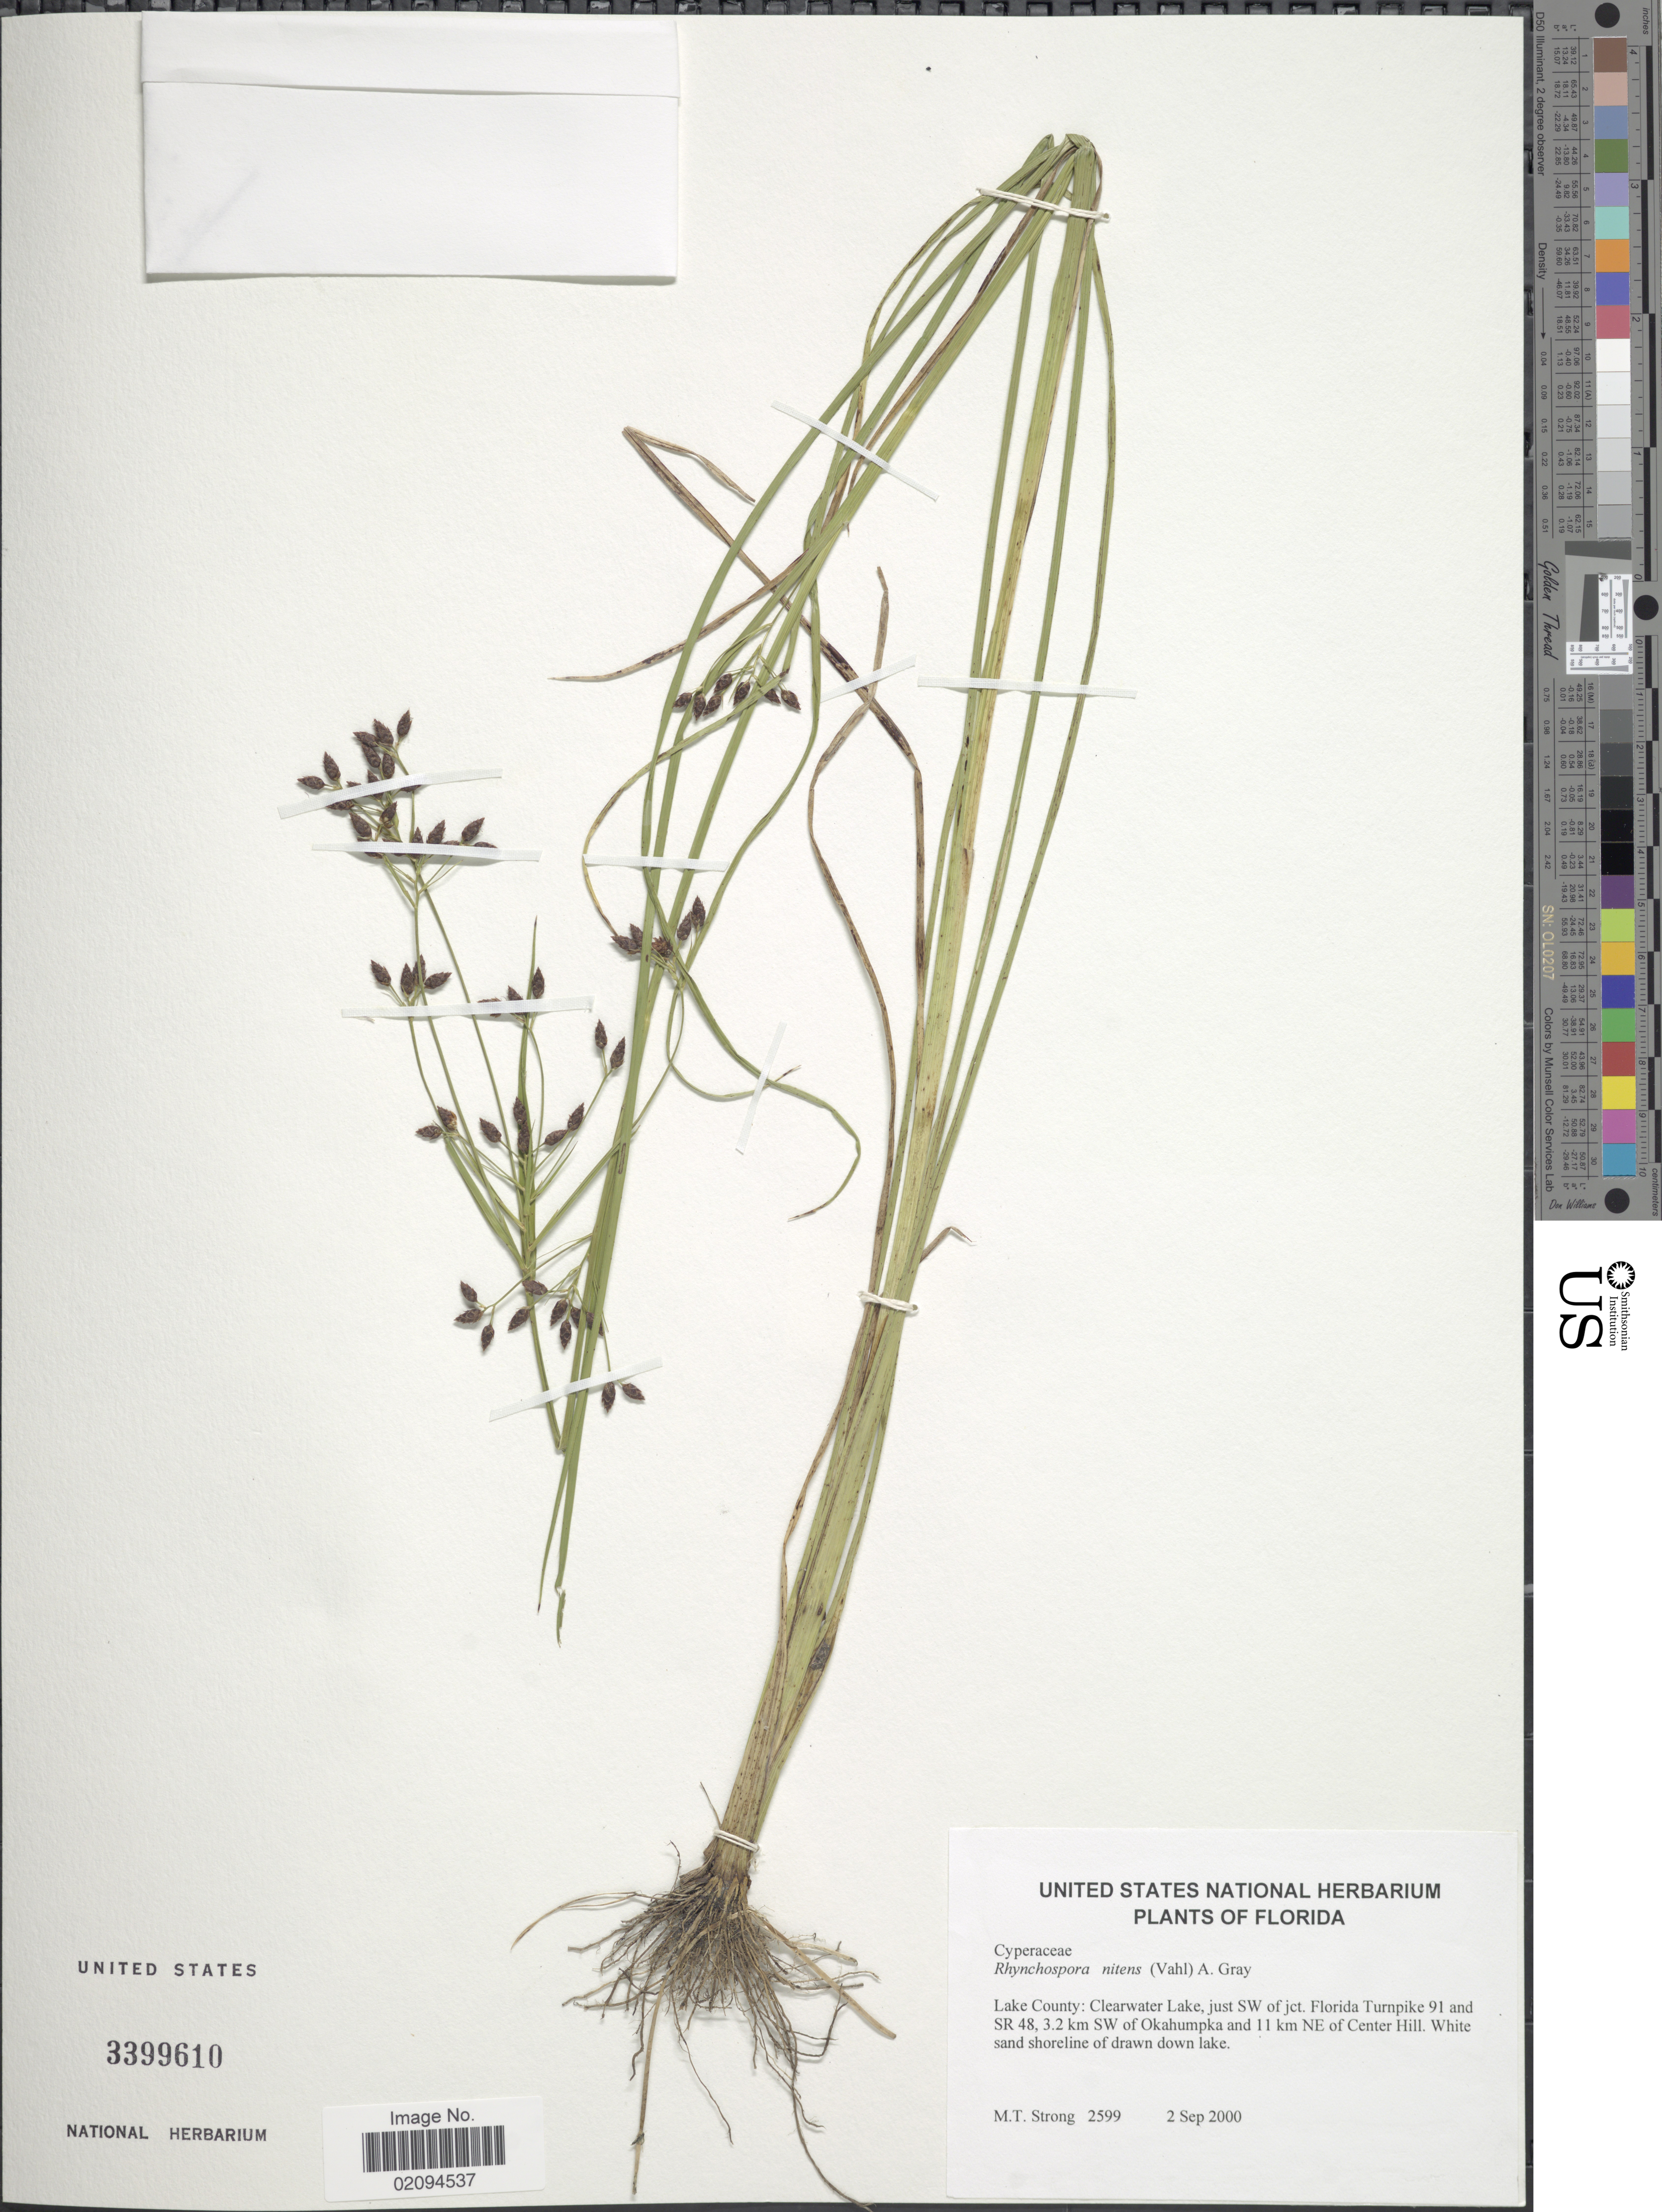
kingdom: Plantae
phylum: Tracheophyta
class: Liliopsida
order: Poales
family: Cyperaceae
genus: Rhynchospora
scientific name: Rhynchospora nitens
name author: (Vahl) A. Gray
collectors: M. T. Strong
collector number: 2599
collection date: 2000-09-02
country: United States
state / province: Florida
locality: Lake County: Clearwater Lake, just SW of jct. Florida Turnpike 91 and SR 48, 3.2 km SW of Okahumpka and 11 km NE of Center Hill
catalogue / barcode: US 3399610